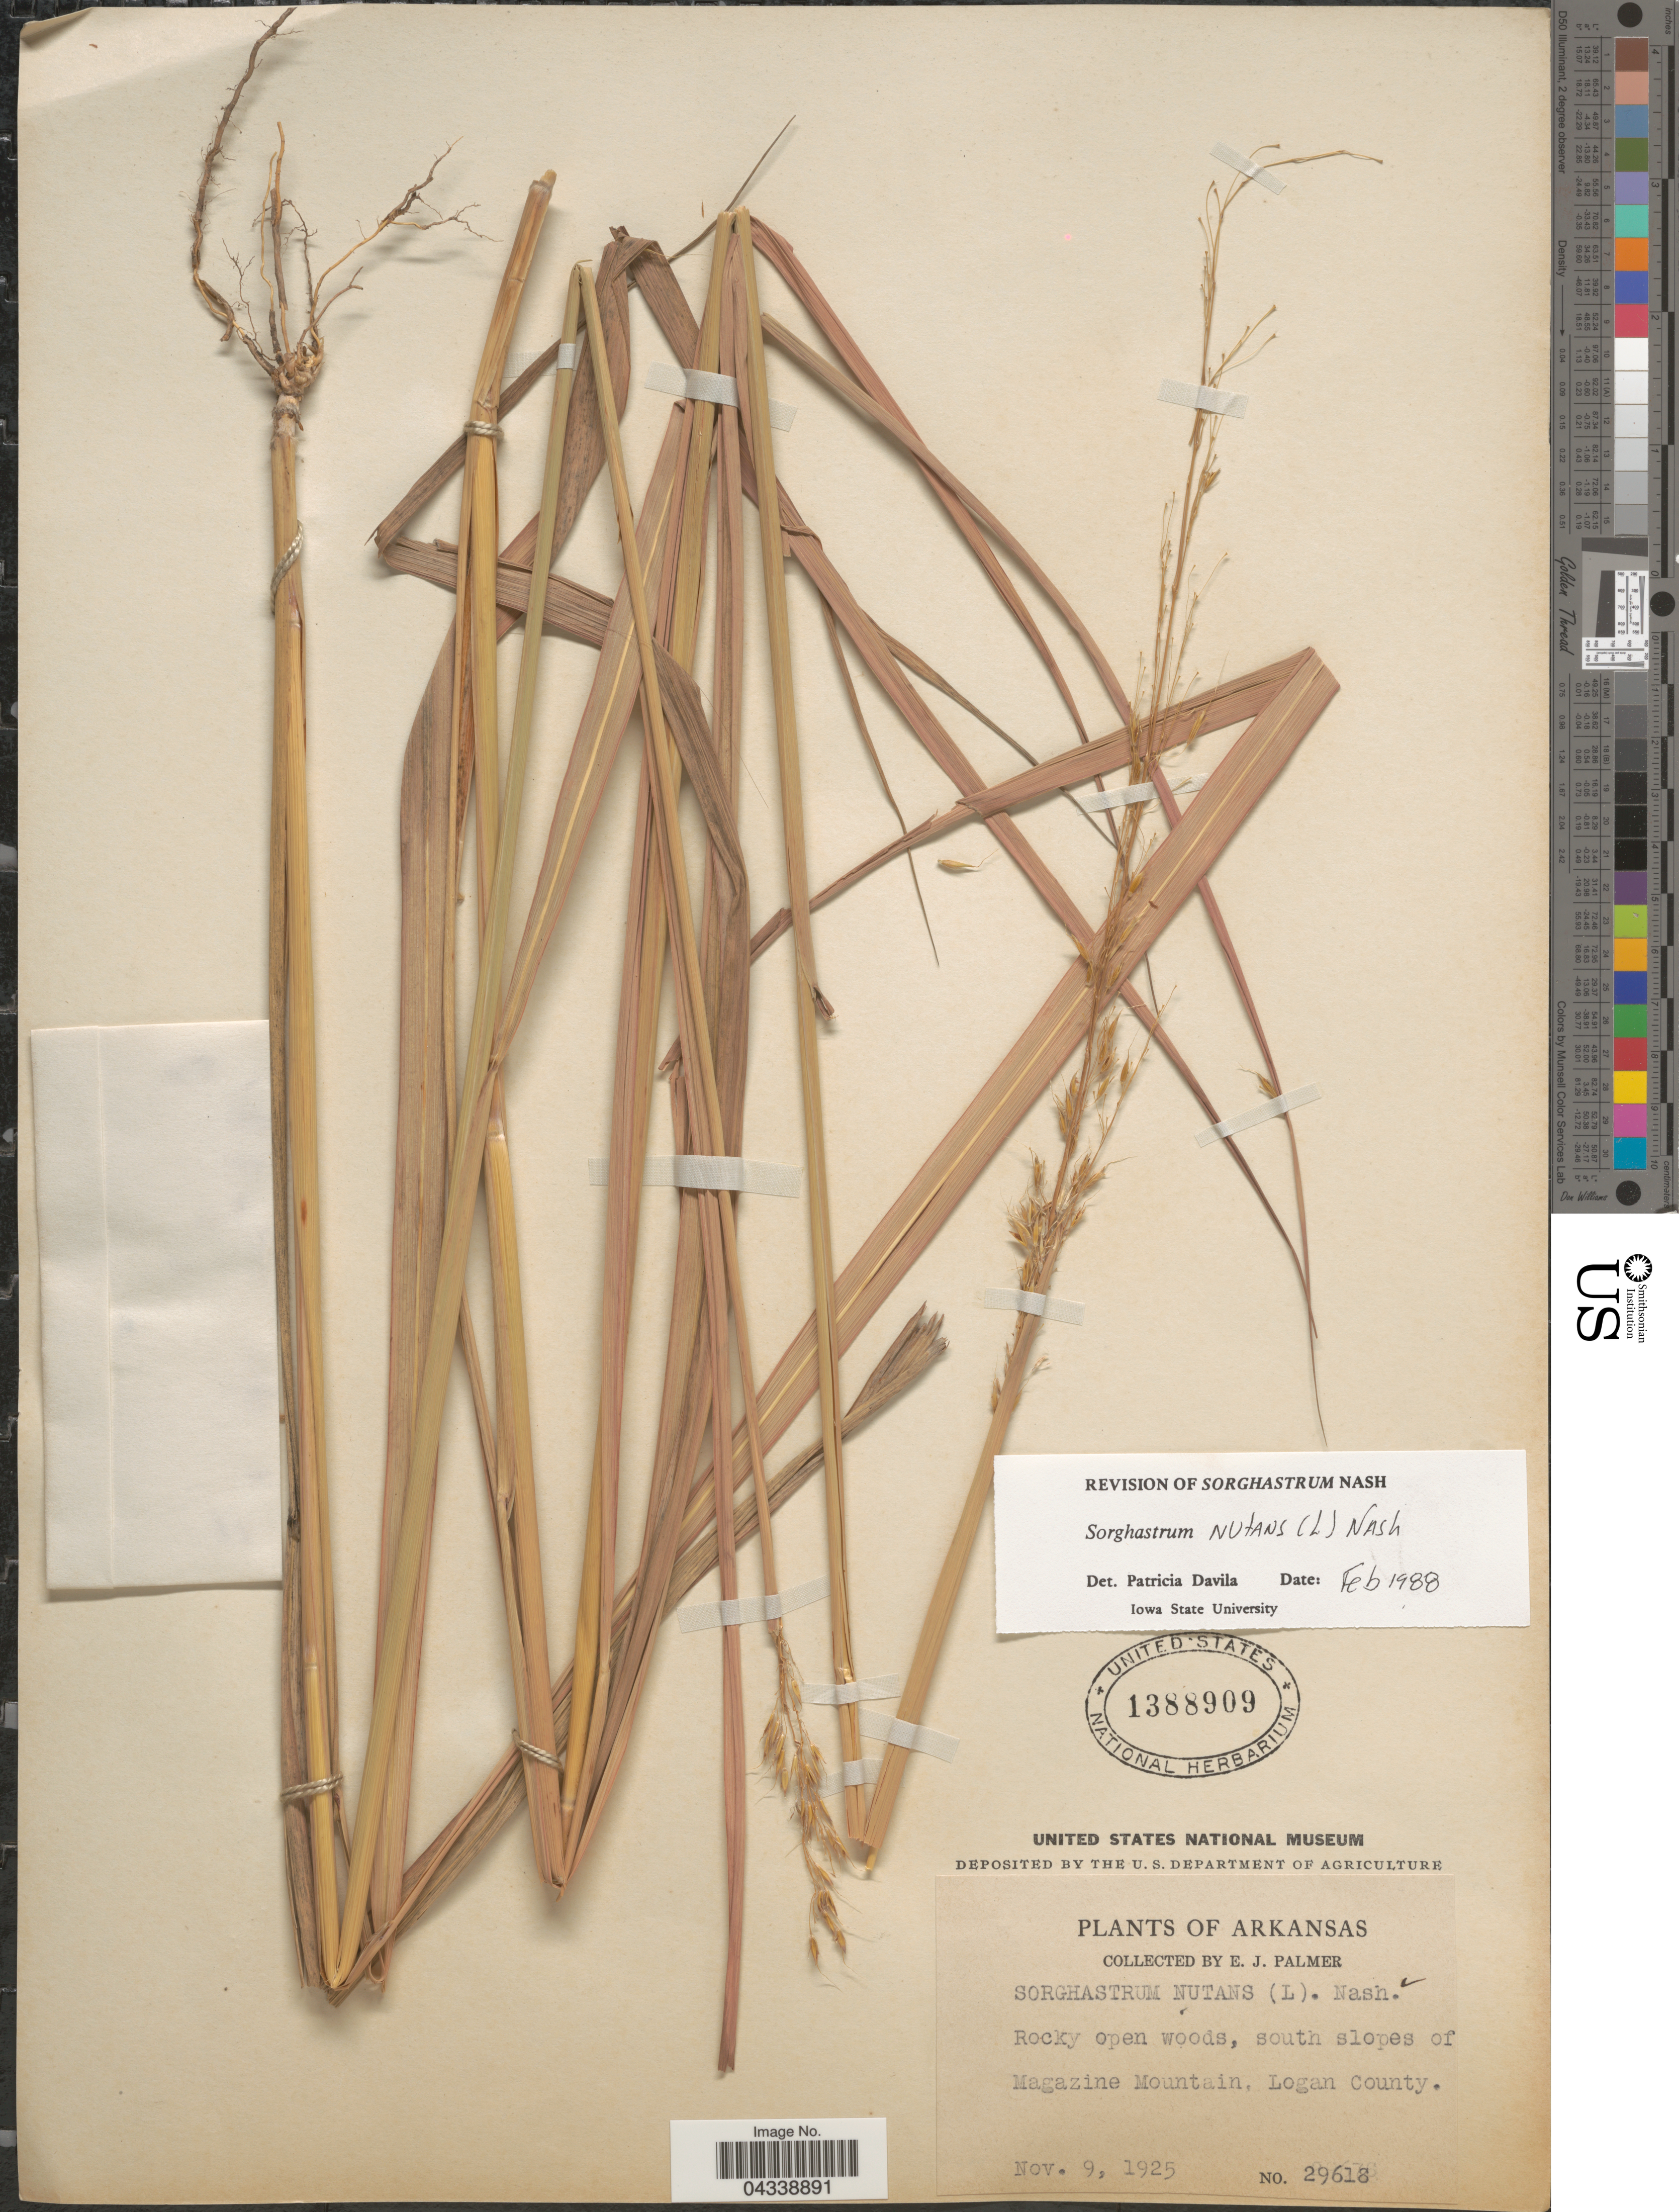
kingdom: Plantae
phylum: Tracheophyta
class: Liliopsida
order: Poales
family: Poaceae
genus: Sorghastrum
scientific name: Sorghastrum nutans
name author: (L.) Nash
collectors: E. J. Palmer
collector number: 29618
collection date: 1925-11-09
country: United States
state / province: Arkansas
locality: South slopes of Magazine Mountain, Logan County.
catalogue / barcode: US 1388909